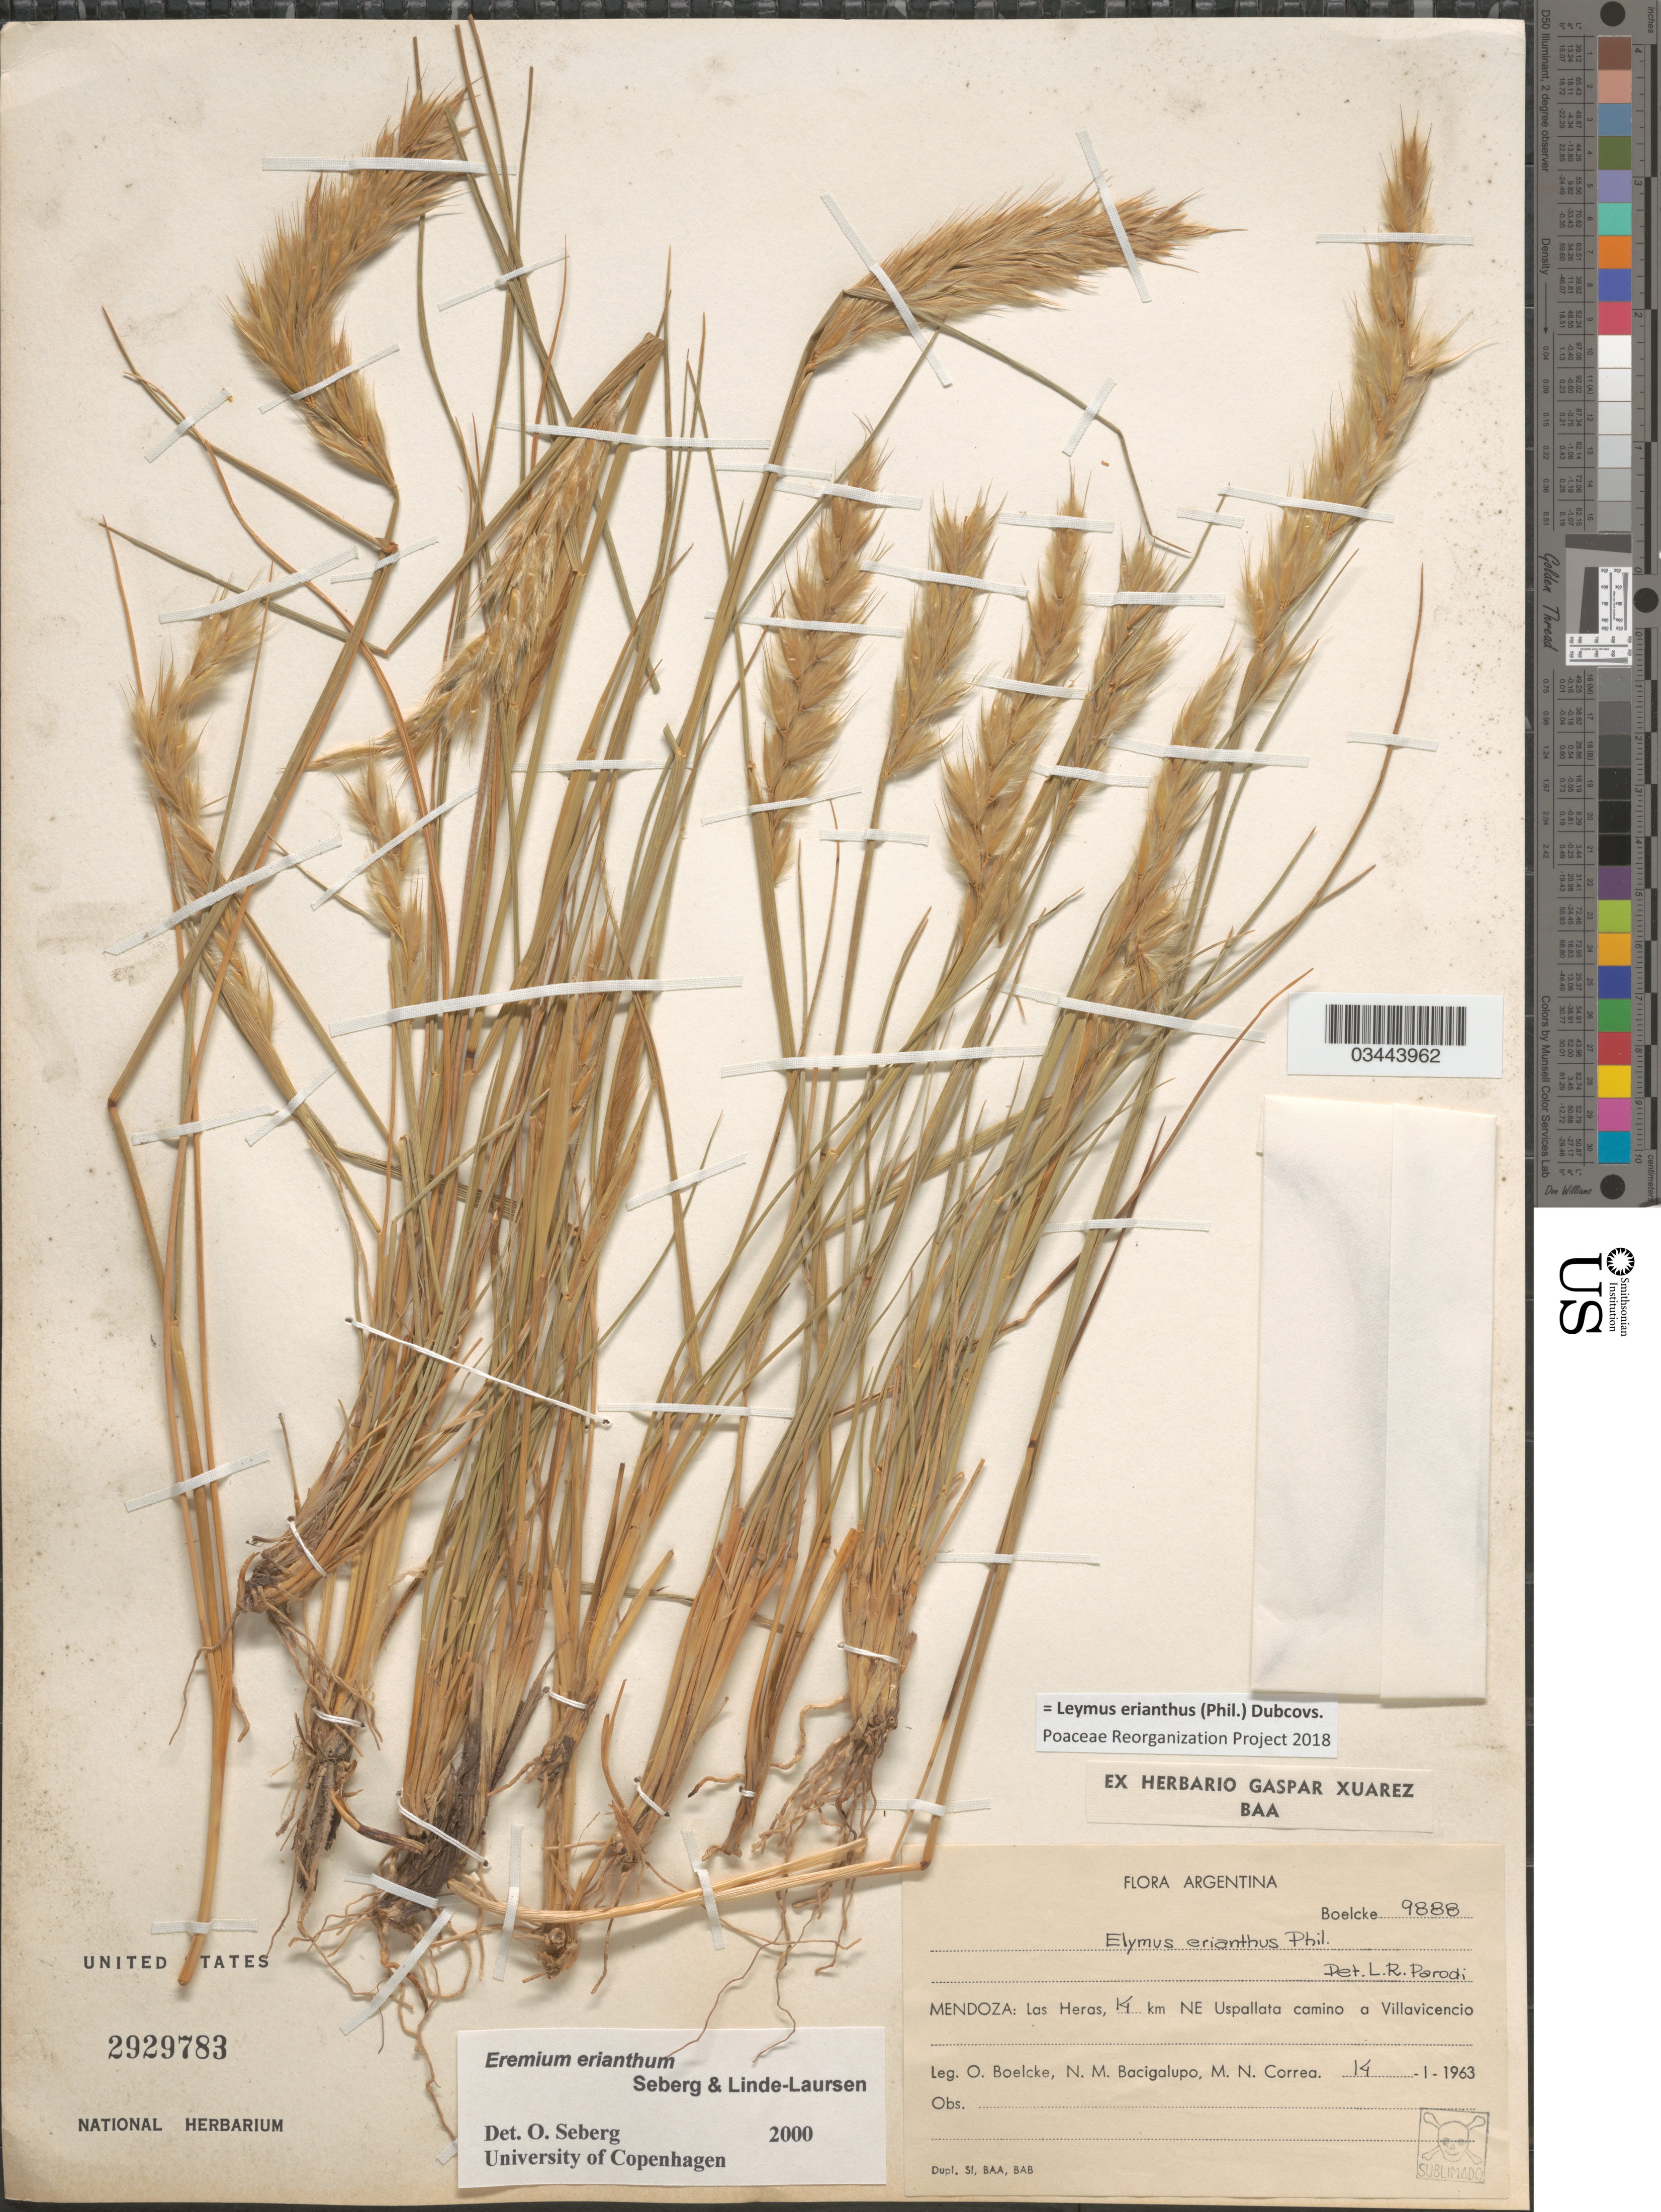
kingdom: Plantae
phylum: Tracheophyta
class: Liliopsida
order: Poales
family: Poaceae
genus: Leymus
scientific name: Leymus erianthus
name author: (Phil.) Dubcovsky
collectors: O. Boelcke, N. M. Bacigalupo & M. N. Correa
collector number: Boelcke 9888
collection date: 1963-01-14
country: Argentina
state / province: Mendoza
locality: Las Heras, 14 km NE Uspallata camino a Villavicencio.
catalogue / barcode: US 2929783